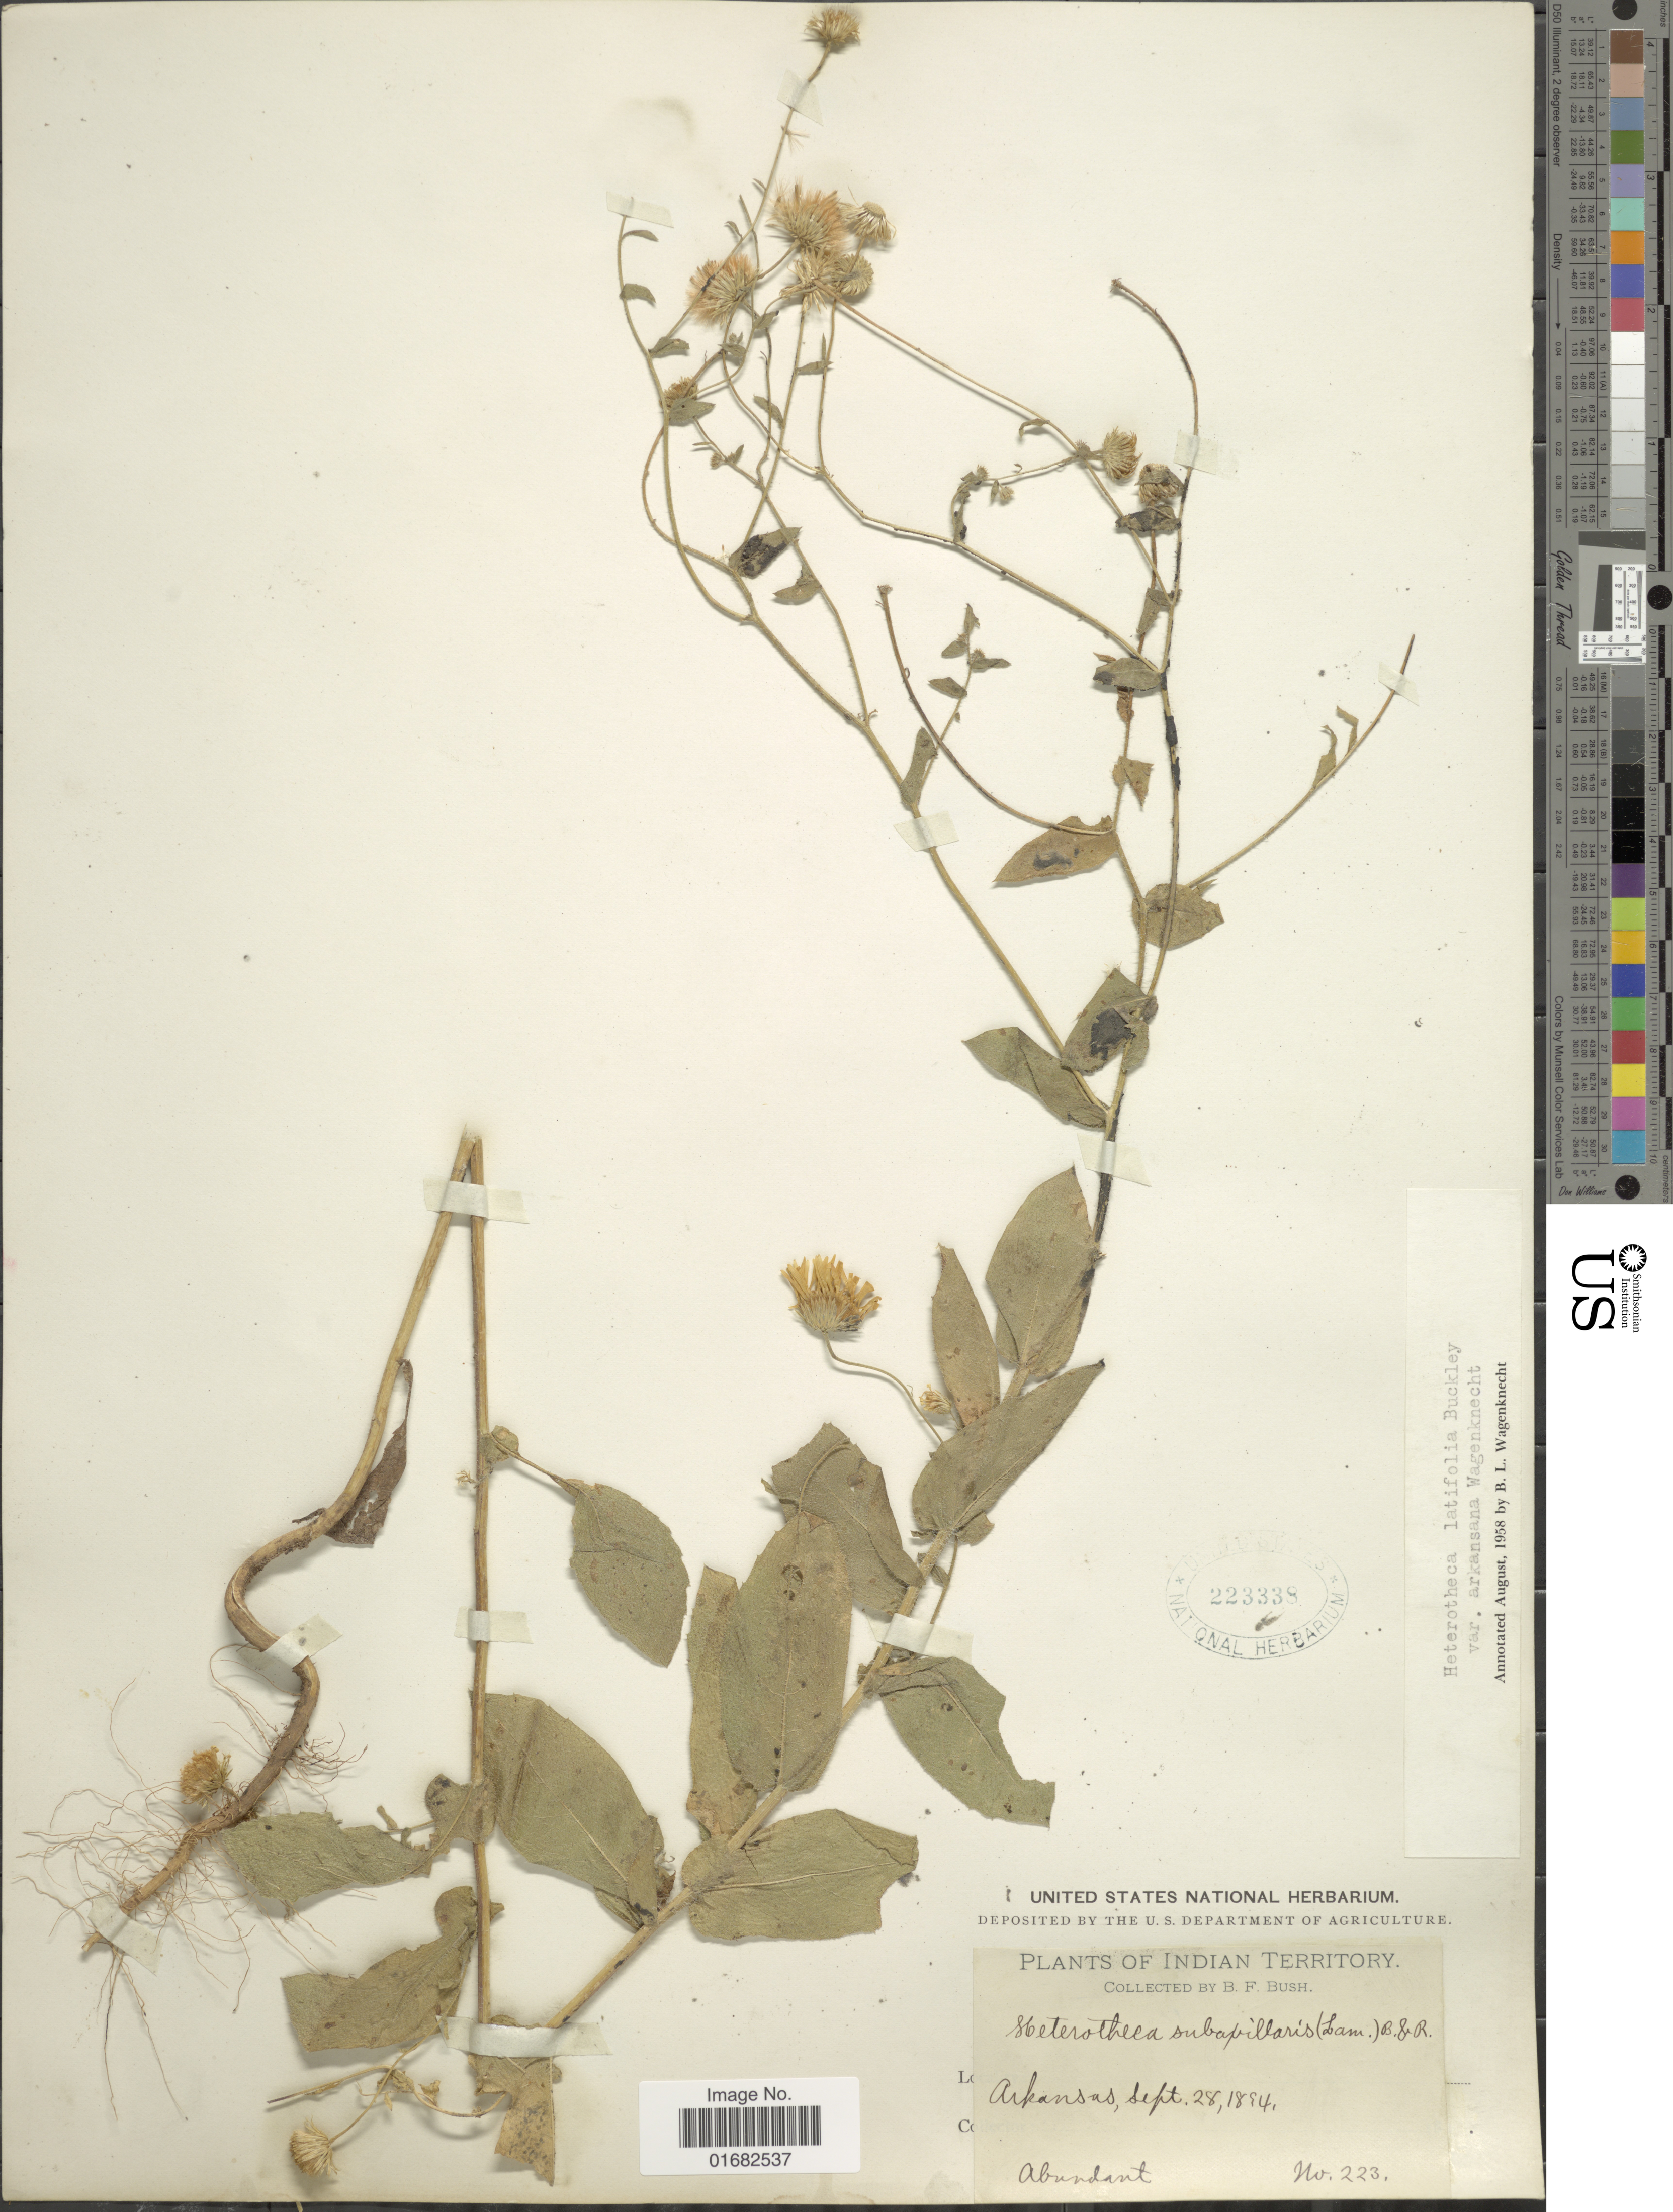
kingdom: Plantae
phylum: Tracheophyta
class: Magnoliopsida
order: Asterales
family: Asteraceae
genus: Heterotheca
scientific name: Heterotheca latifolia var. arkansana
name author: B. Wagenkn.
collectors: B. F. Bush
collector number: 223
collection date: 1894-09-28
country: United States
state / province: Arkansas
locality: Indian Territory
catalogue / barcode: US 223338